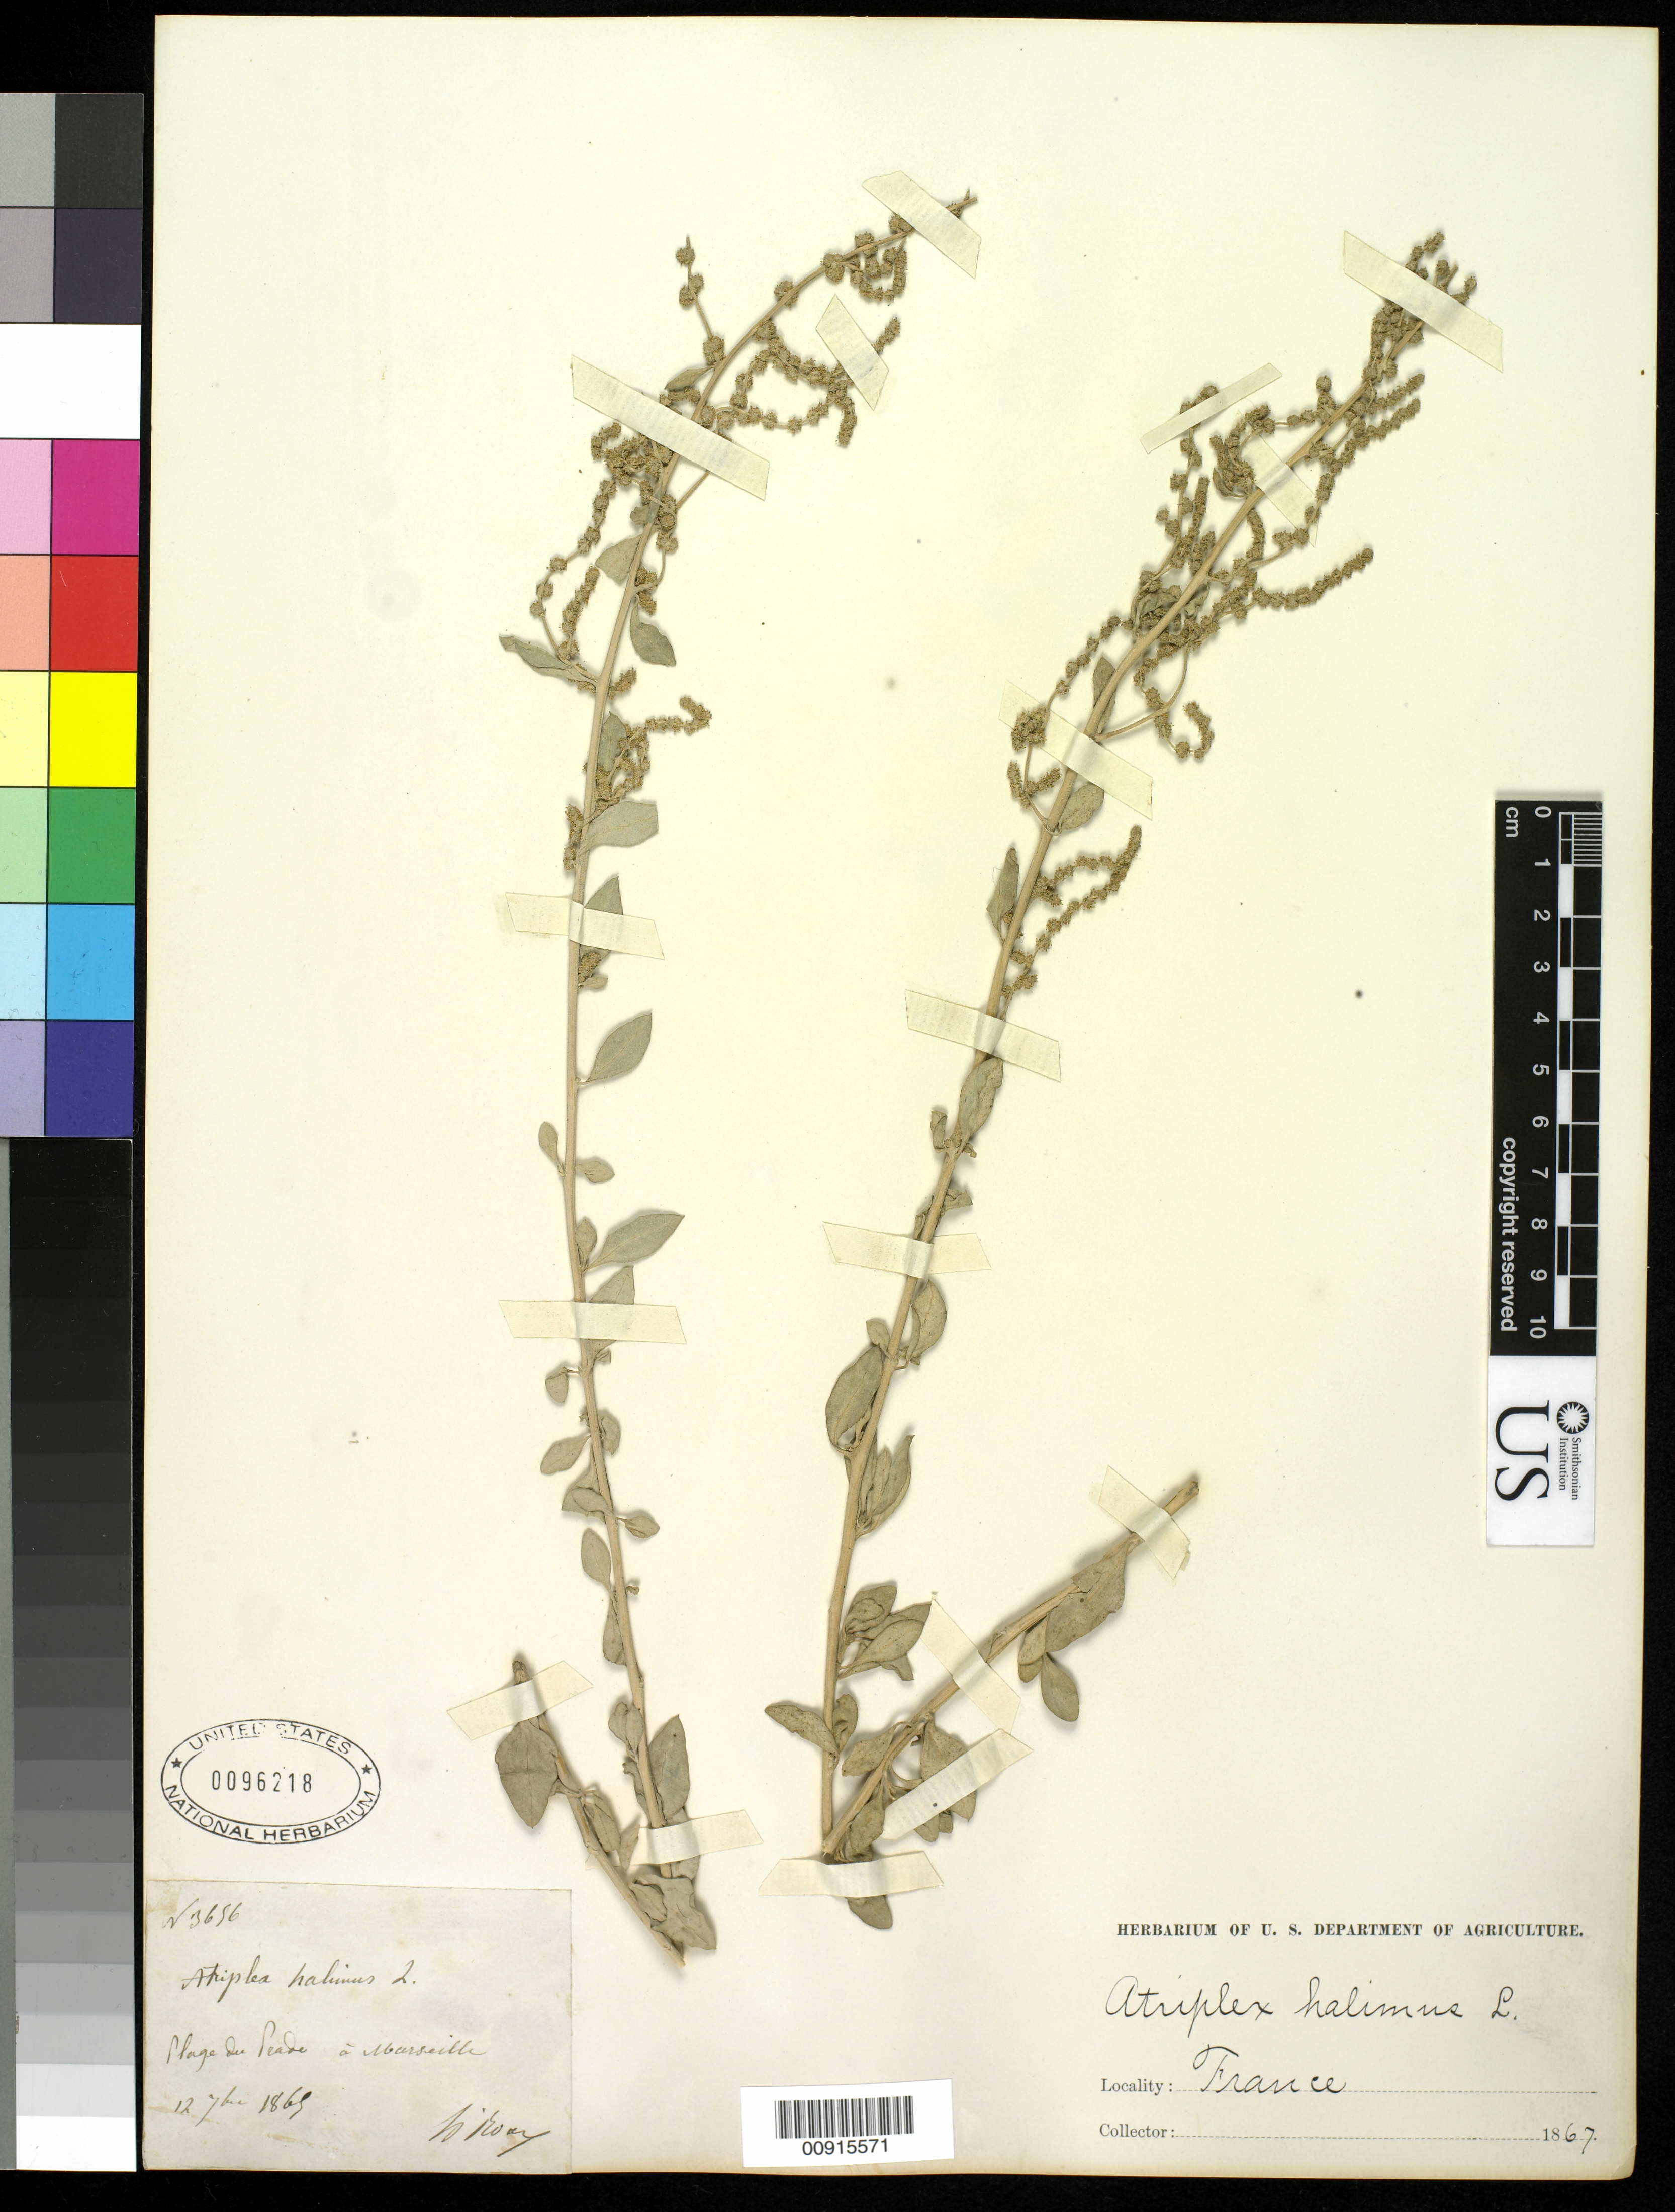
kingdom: Plantae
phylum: Tracheophyta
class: Magnoliopsida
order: Caryophyllales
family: Amaranthaceae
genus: Atriplex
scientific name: Atriplex halimus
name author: L.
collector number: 3656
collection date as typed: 12th of illegible month; illegible collector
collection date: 1867-02-12/1867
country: France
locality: Marseille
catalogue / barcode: US 96218